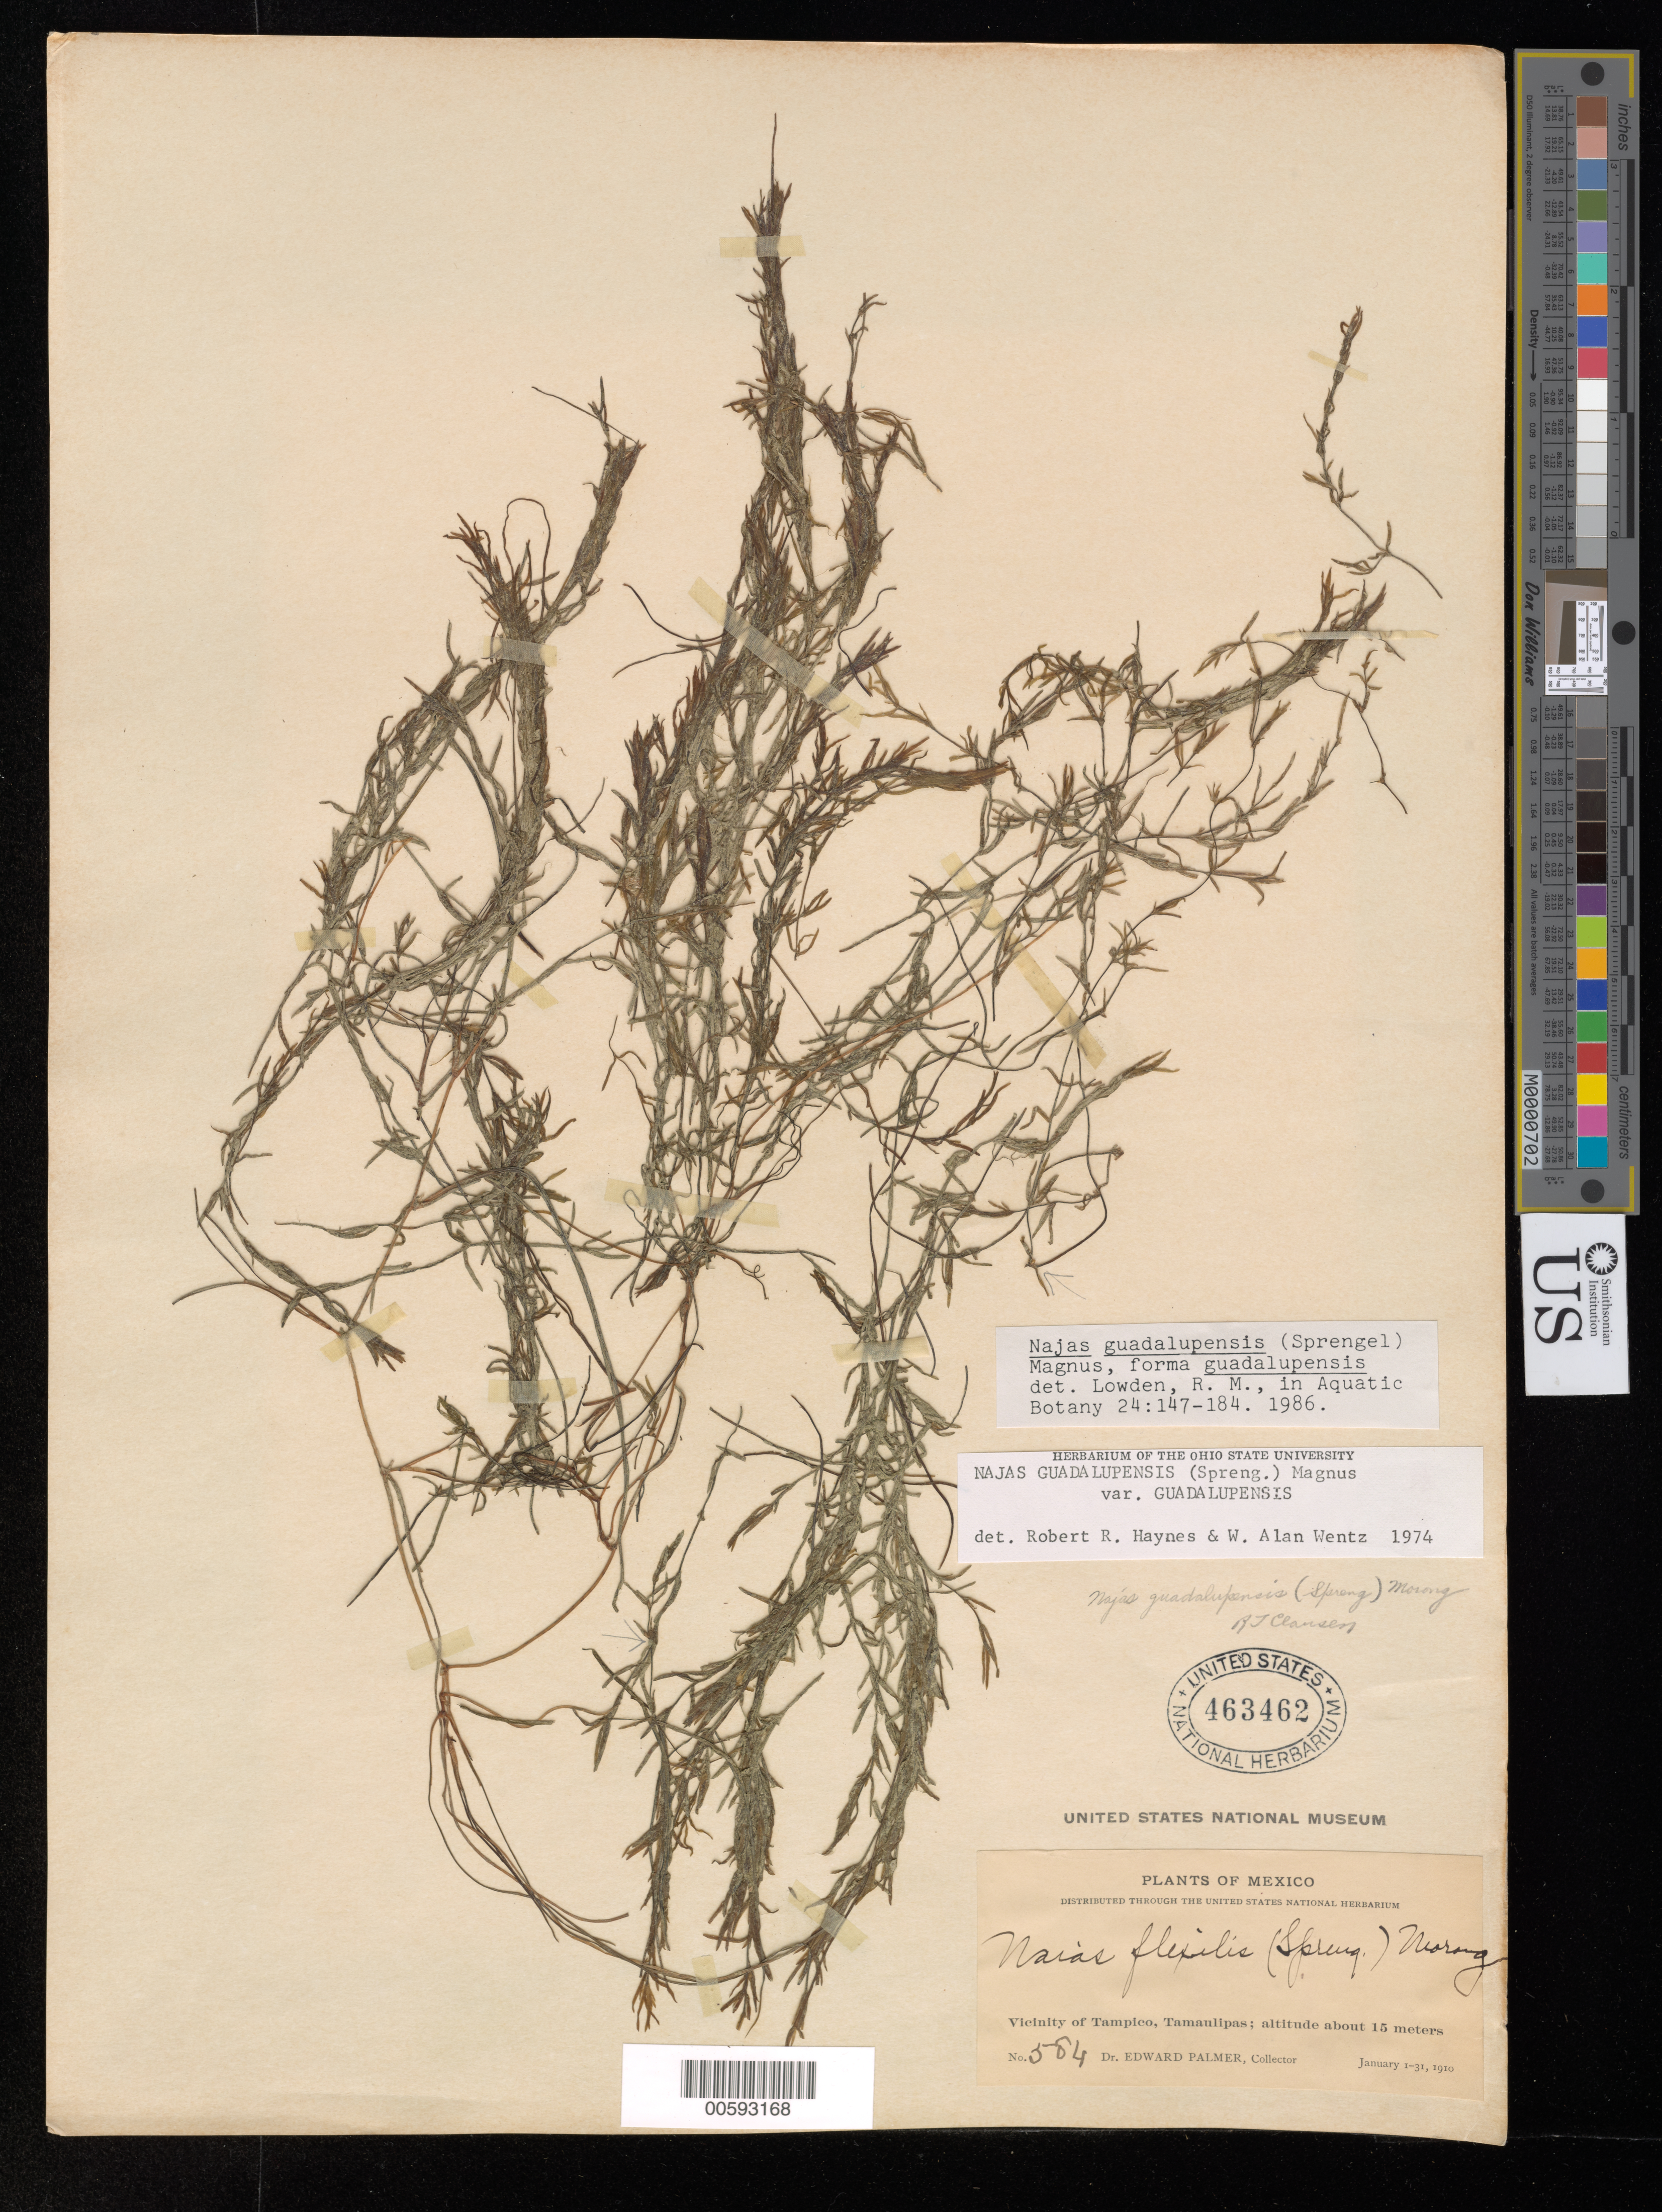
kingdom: Plantae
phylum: Tracheophyta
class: Liliopsida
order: Alismatales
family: Hydrocharitaceae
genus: Najas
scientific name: Najas guadalupensis var. guadalupensis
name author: (Spreng.) Magnus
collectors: E. Palmer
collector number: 584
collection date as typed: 01 Jan 1910 to 31 Jan 1910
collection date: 1910-01-01/1910-01-31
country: Mexico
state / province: Tamaulipas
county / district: Tampico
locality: Tampico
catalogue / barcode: US 463462